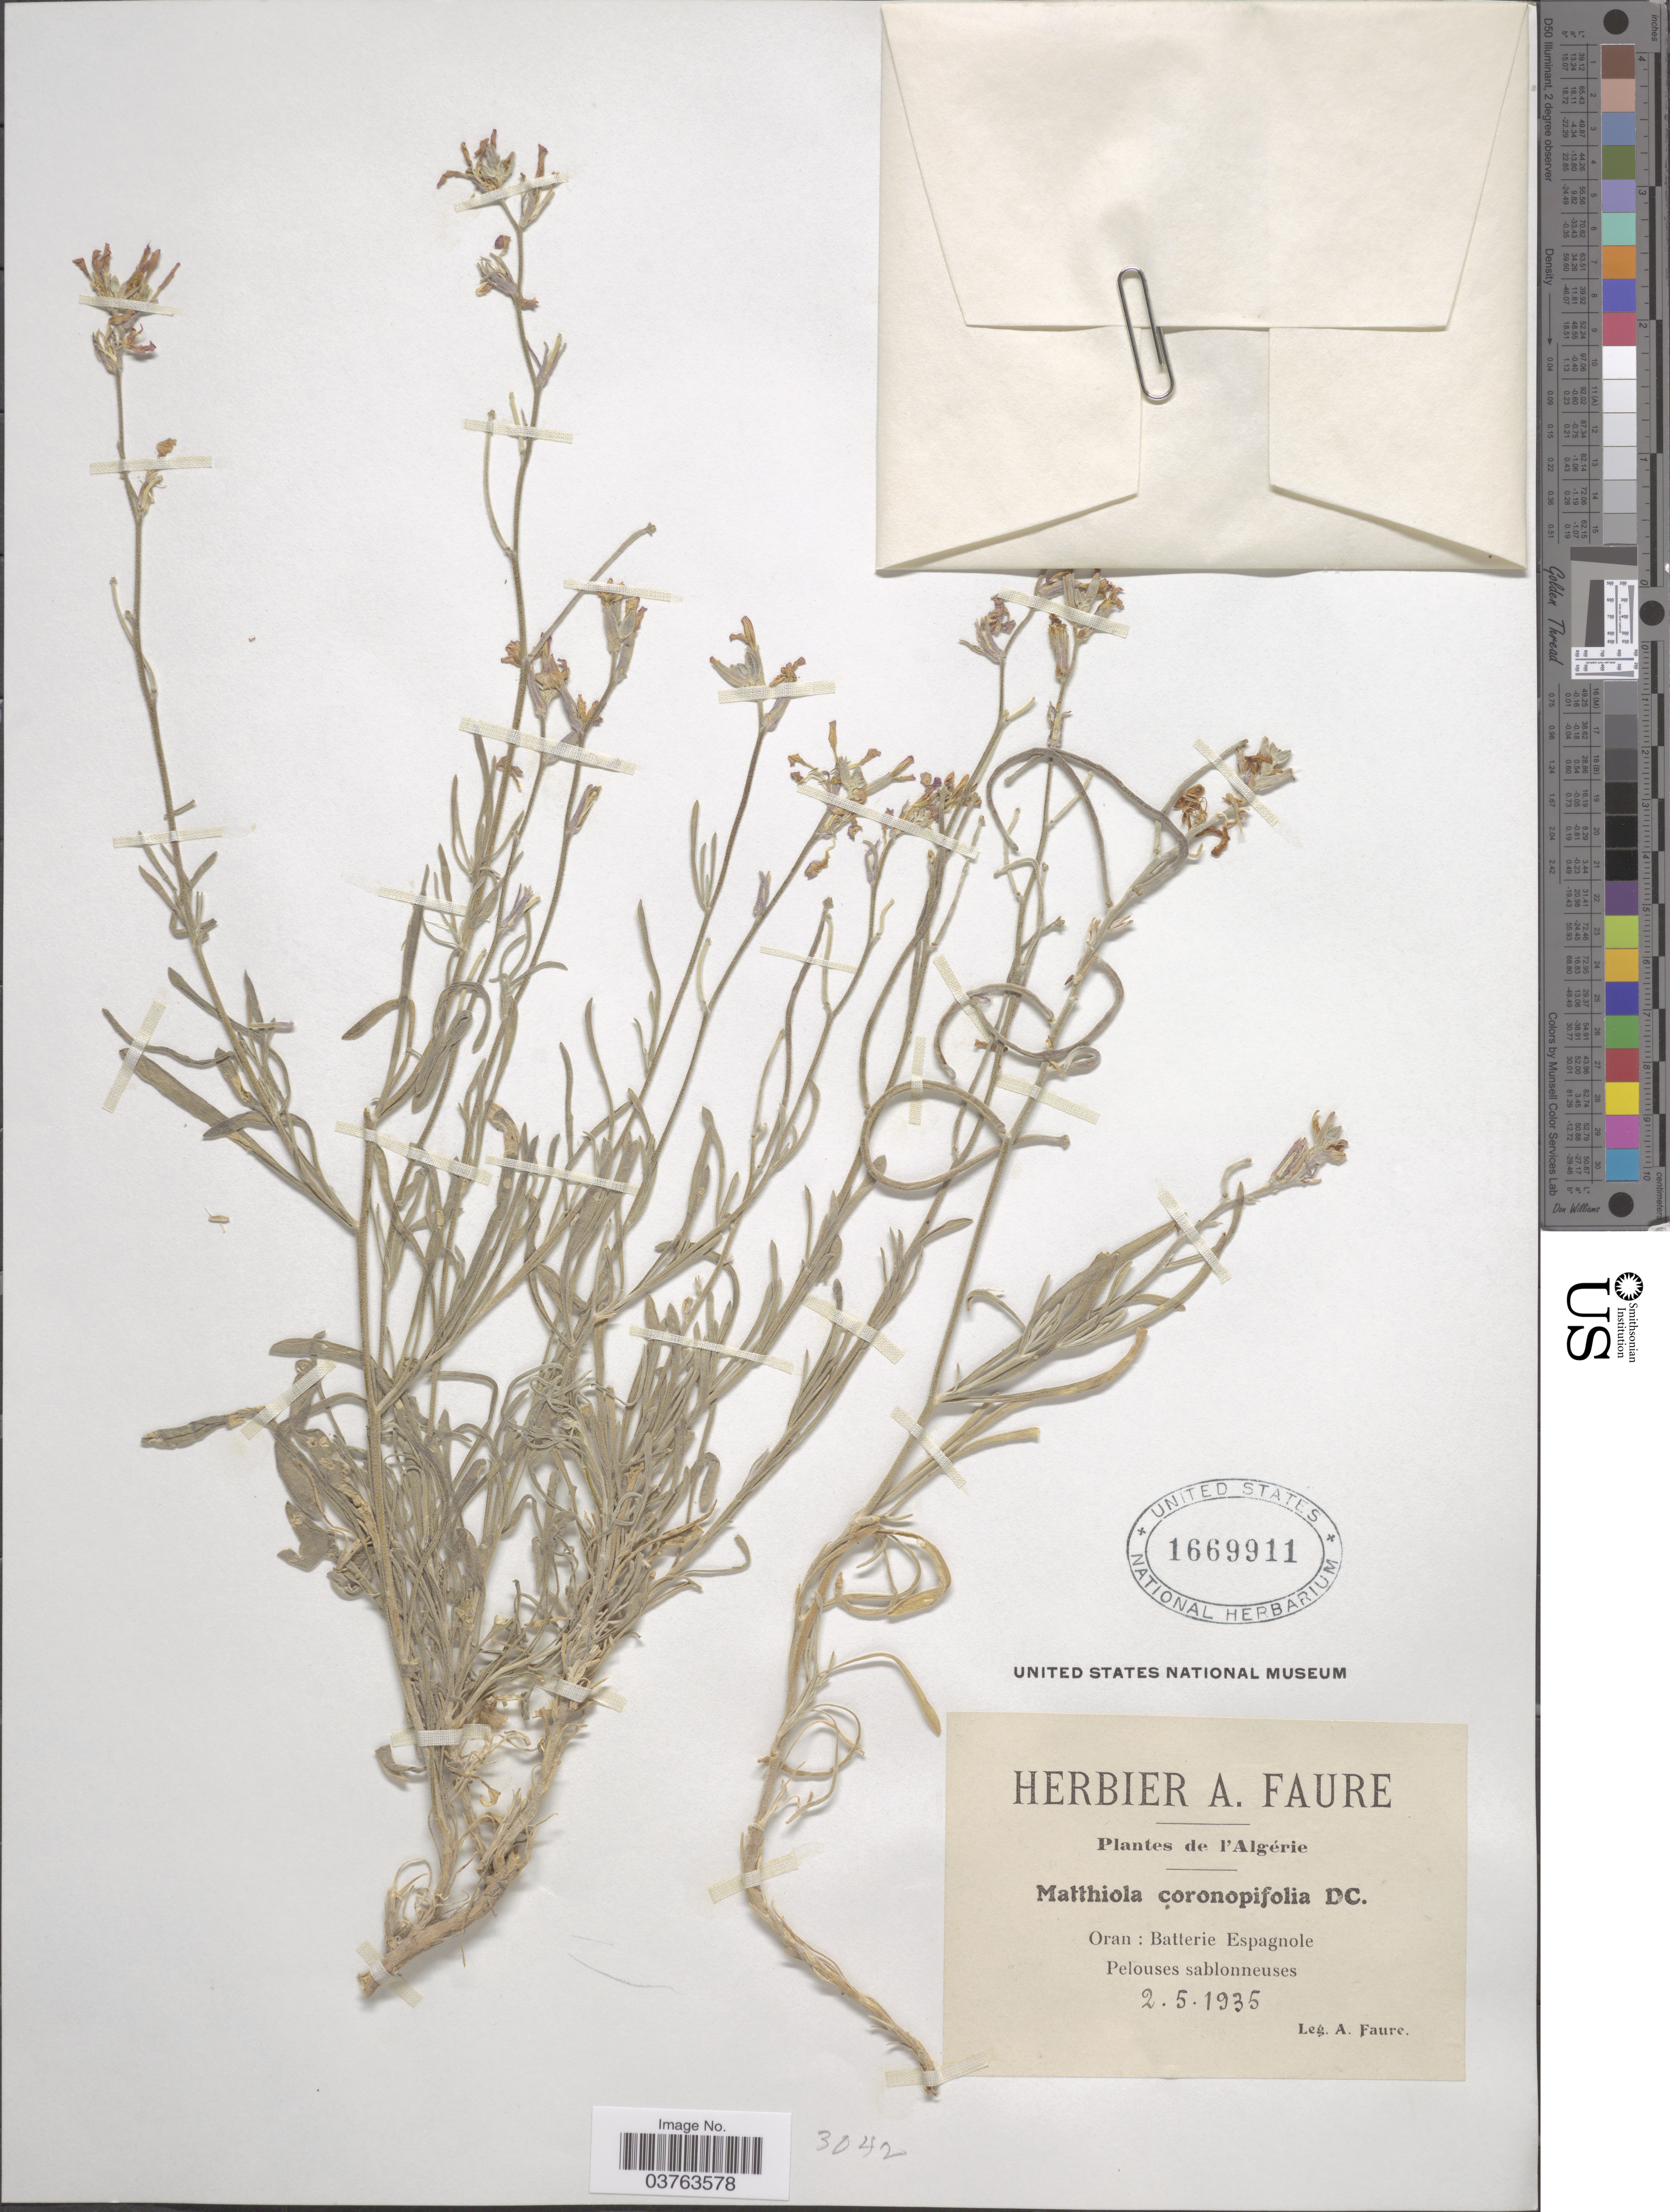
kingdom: Plantae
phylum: Tracheophyta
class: Magnoliopsida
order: Brassicales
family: Brassicaceae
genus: Matthiola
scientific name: Matthiola coronopifolia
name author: (Sm.) DC.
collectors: A. Faure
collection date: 1935-05-02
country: Algeria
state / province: Oran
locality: Batterie espagnole Pelouses sablonneuses.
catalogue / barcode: US 1669911